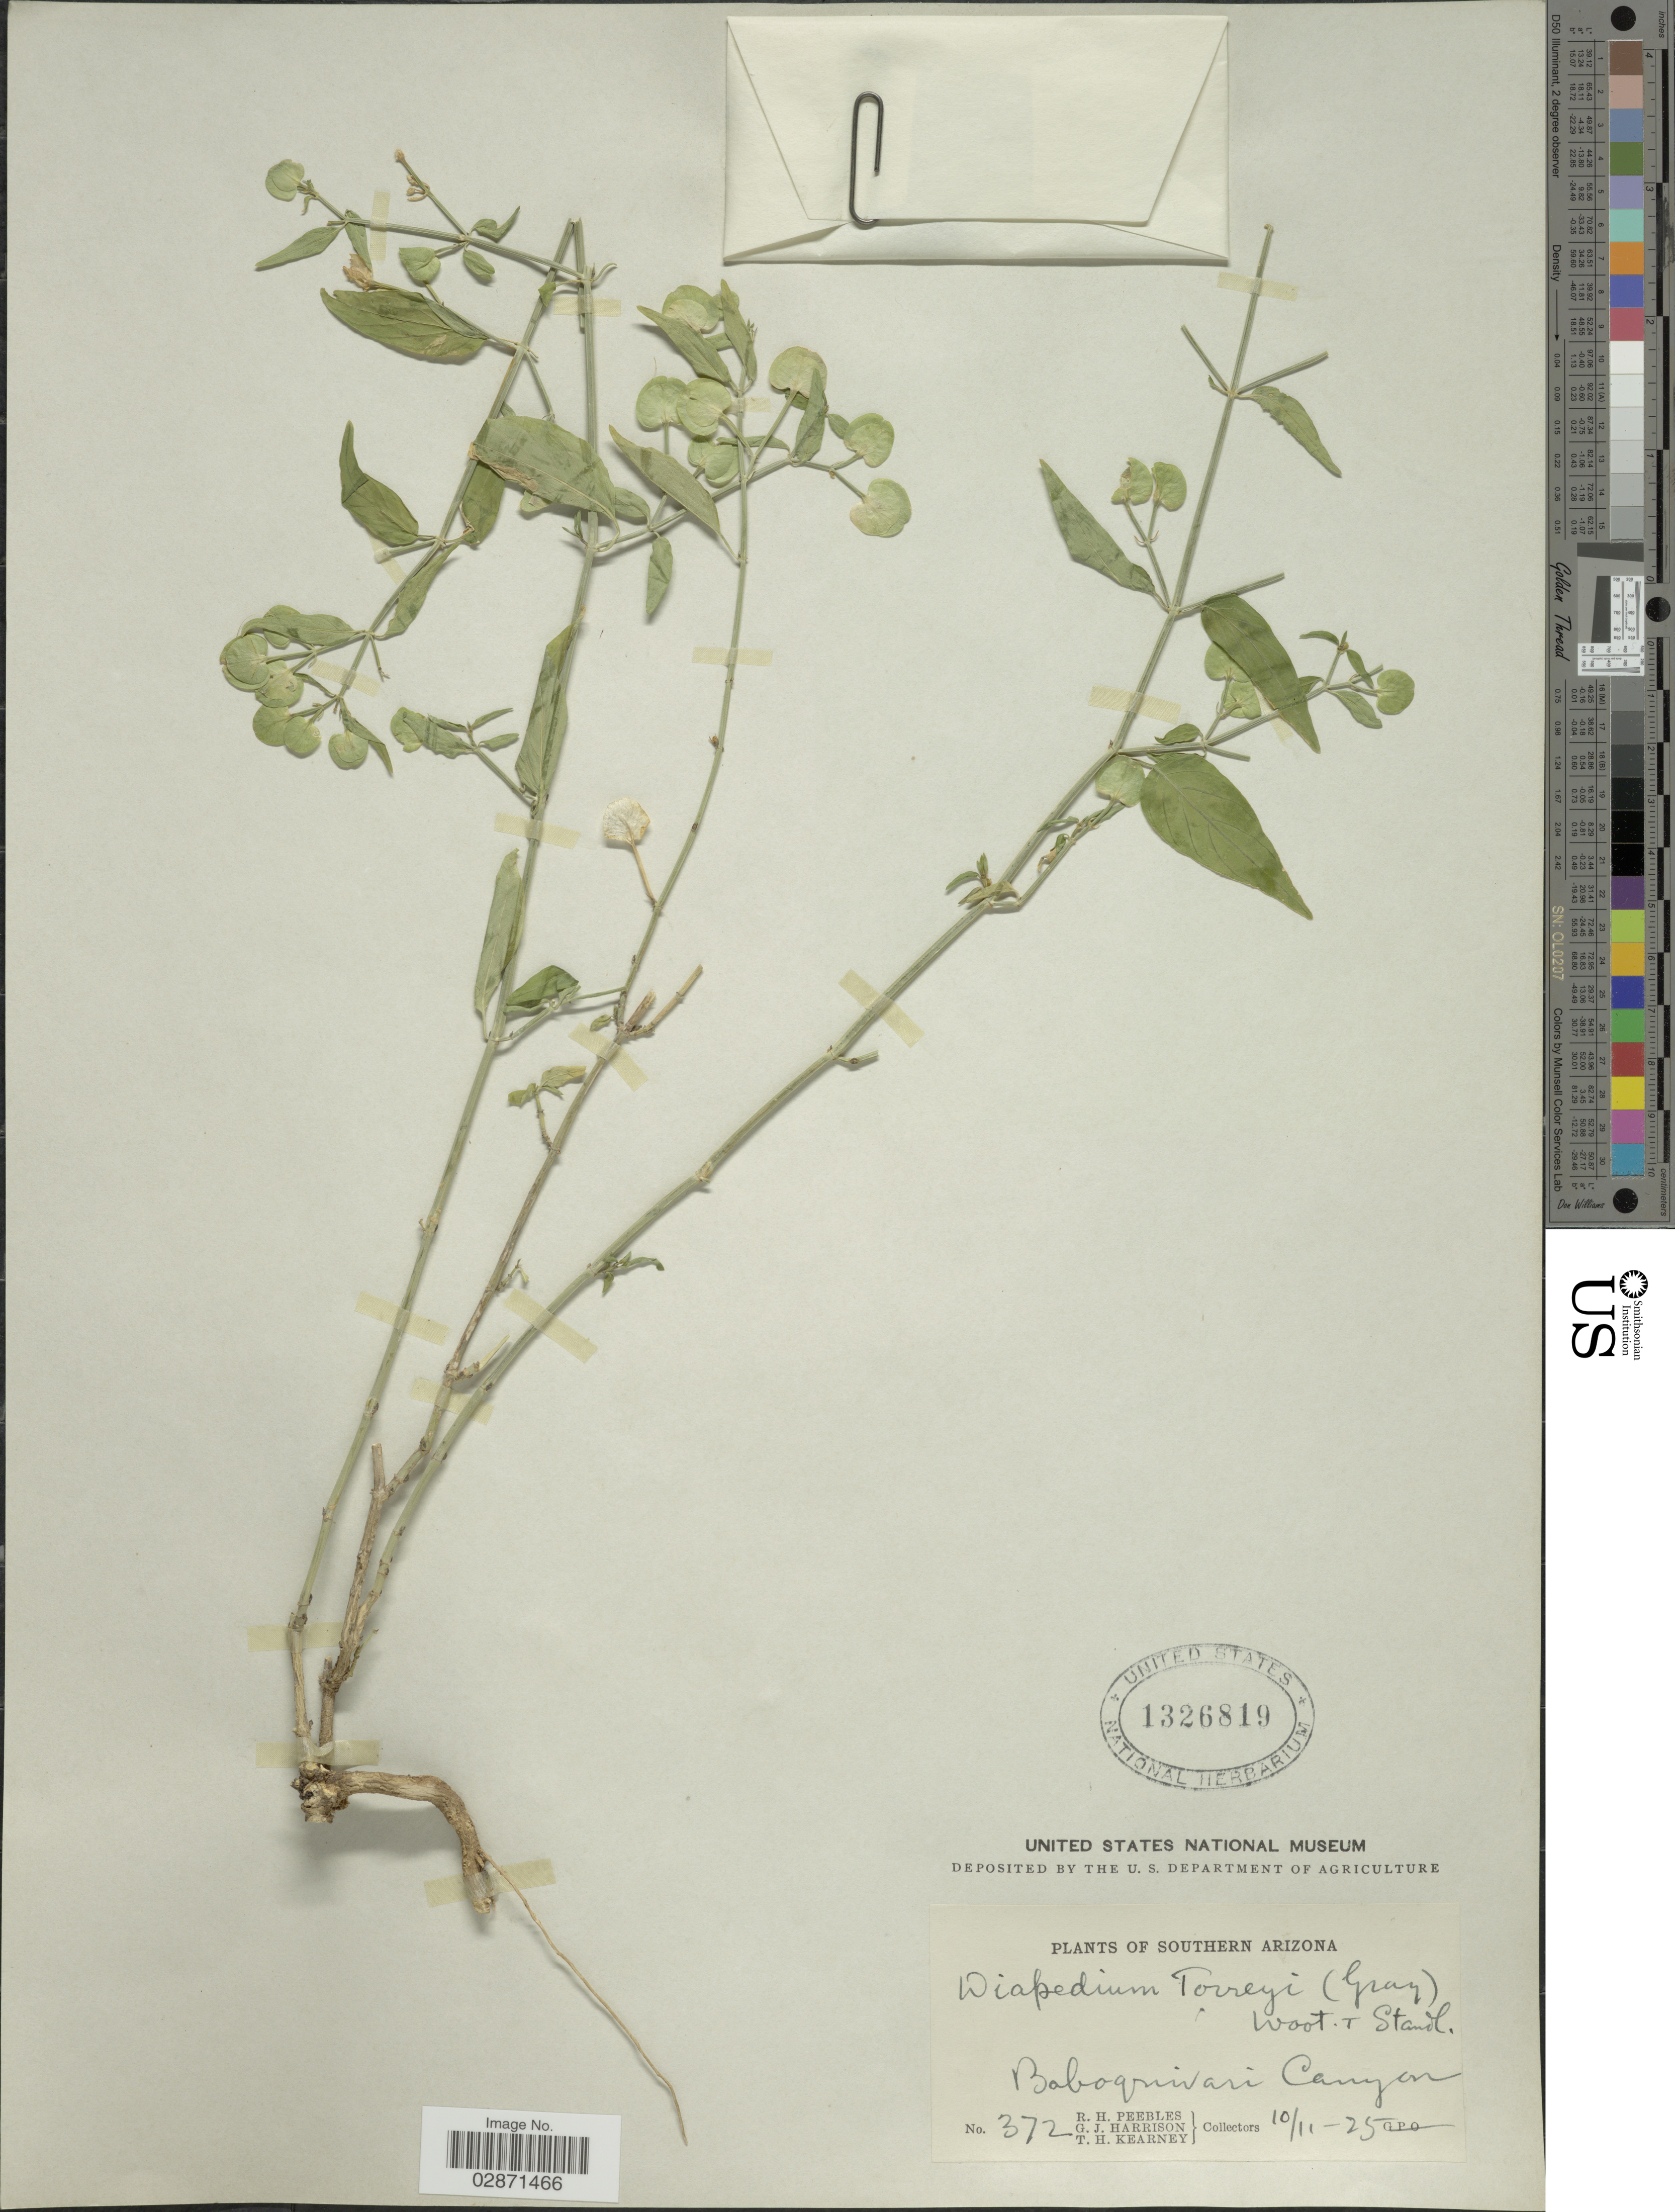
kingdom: Plantae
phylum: Tracheophyta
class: Magnoliopsida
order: Lamiales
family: Acanthaceae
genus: Dicliptera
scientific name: Dicliptera resupinata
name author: (Vahl) Juss.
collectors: R. H. Peebles, G. J. Harrison & T. H. Kearney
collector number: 372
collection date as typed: Transcribed d/m/y: 11/10/25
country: United States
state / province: Arizona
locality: Southern Arizona. Baboquivari Canyon.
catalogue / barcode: US 1326819